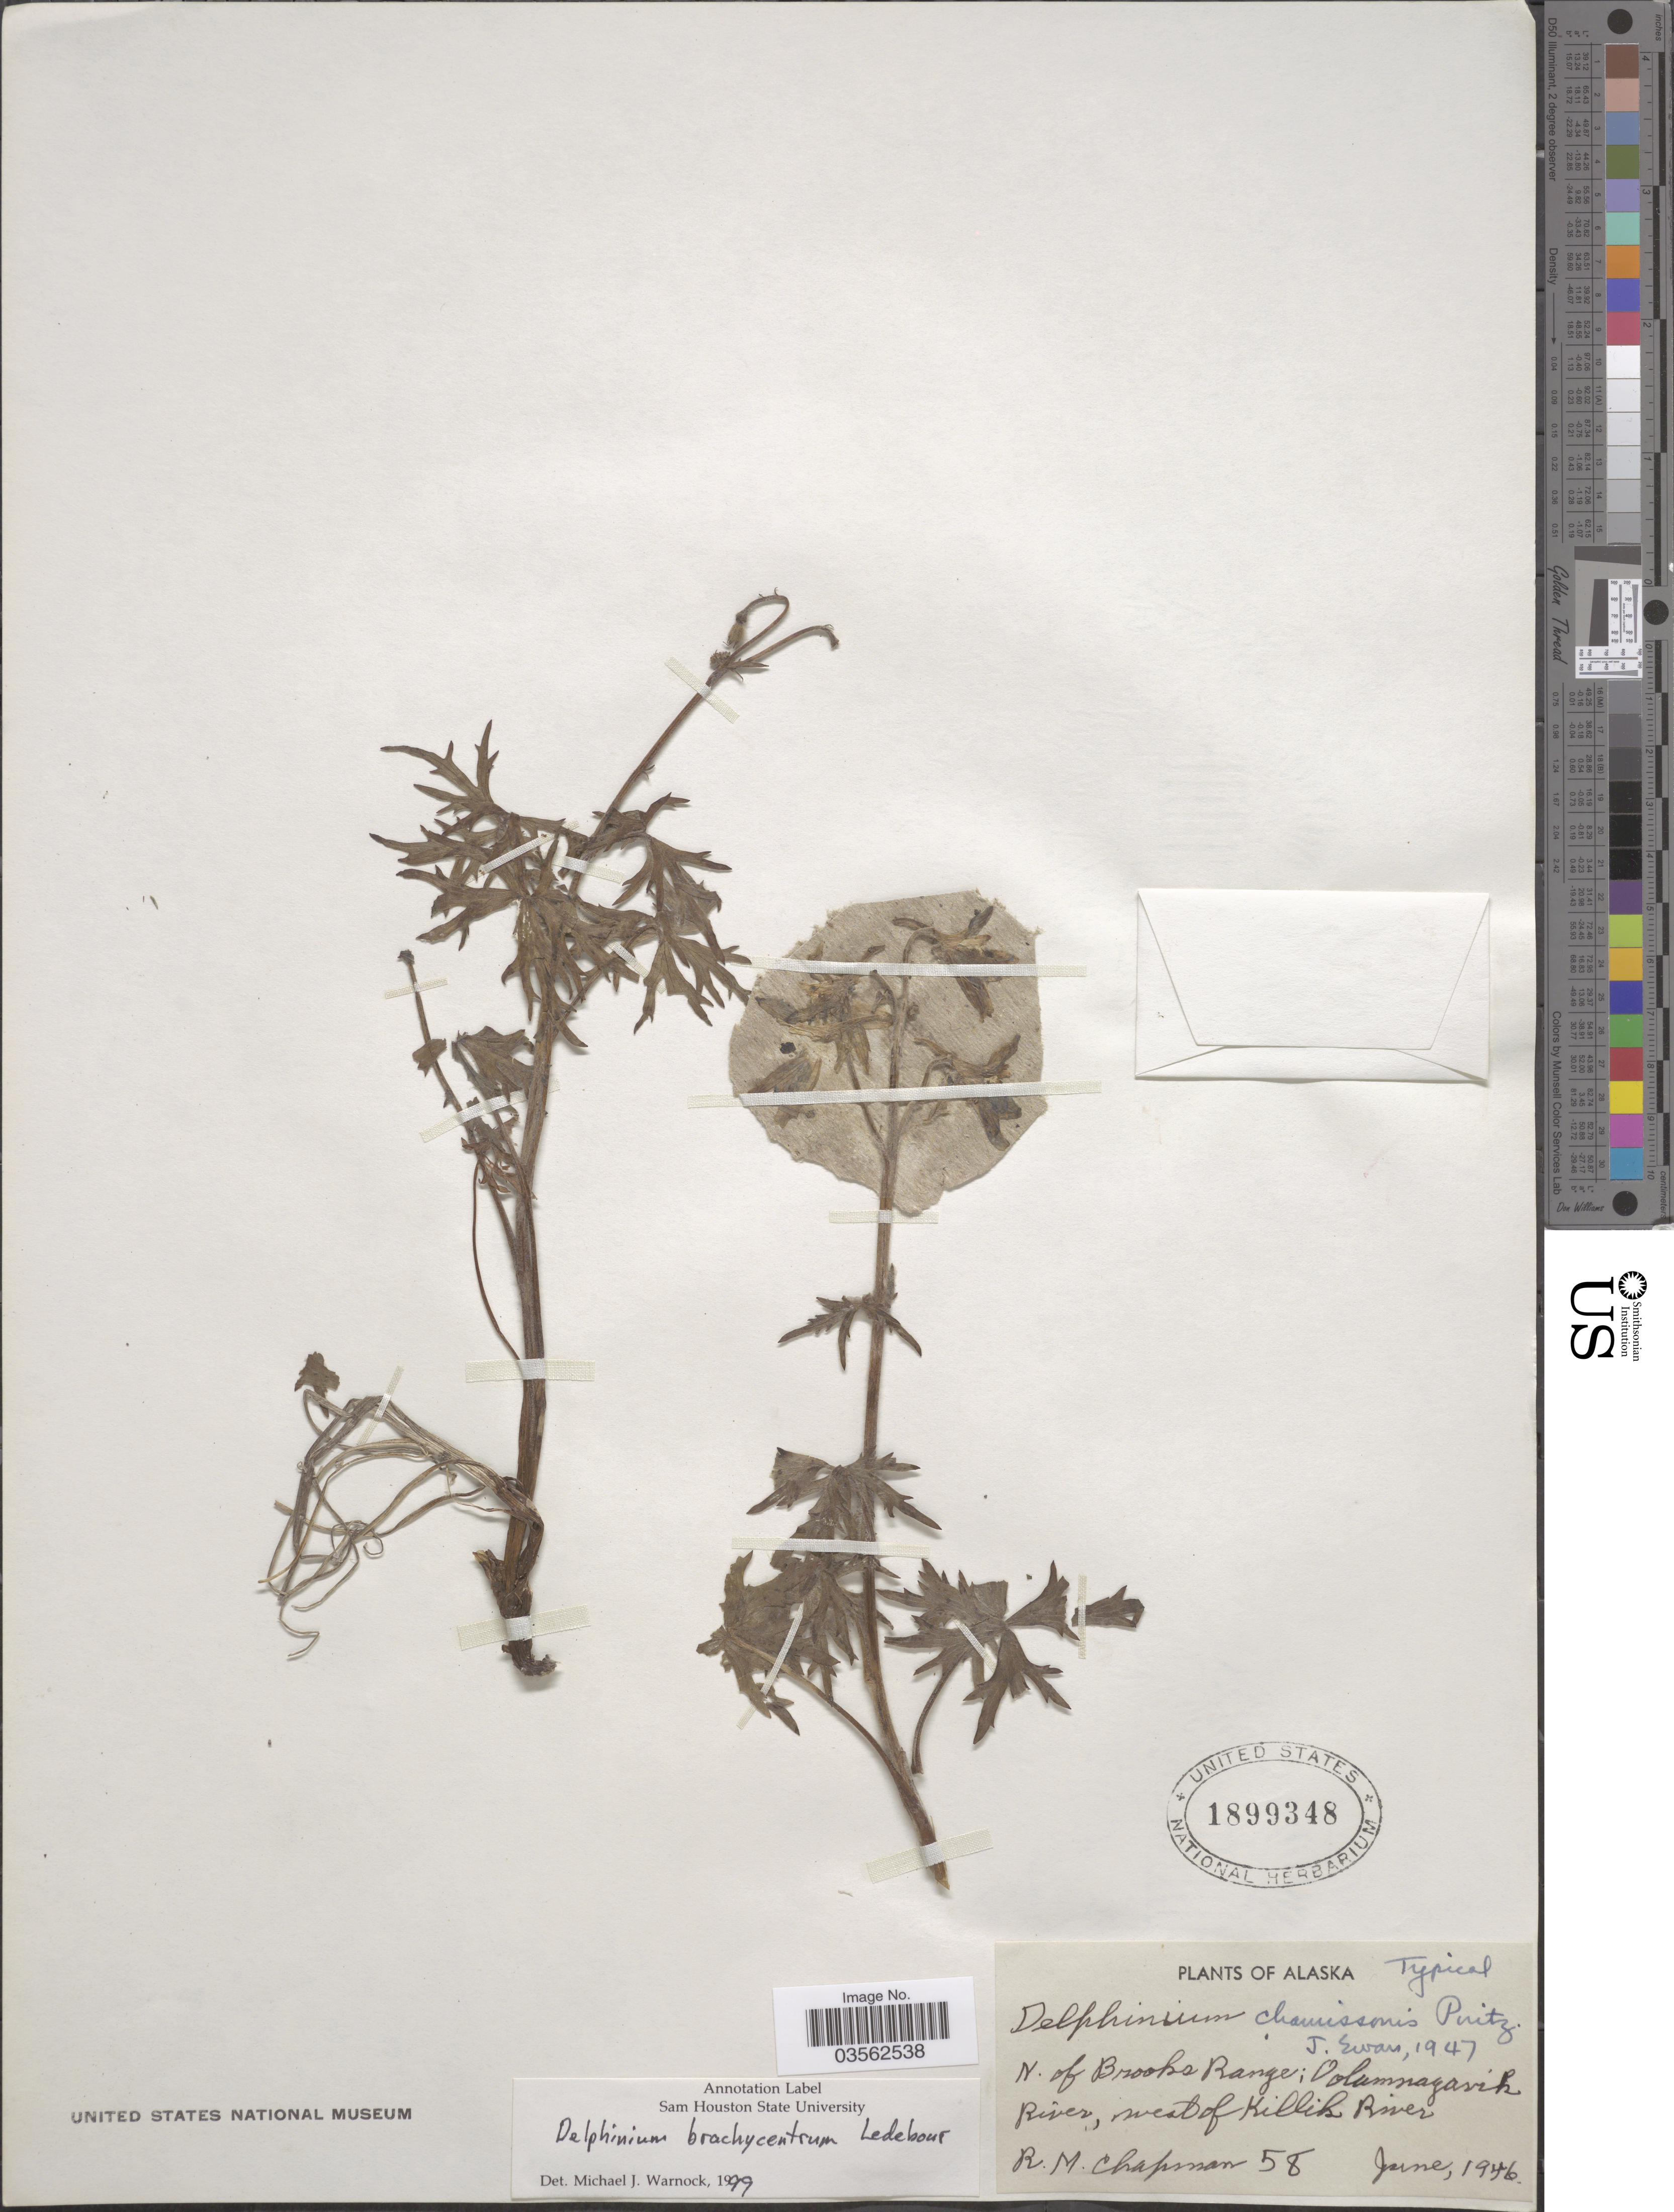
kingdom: Plantae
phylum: Tracheophyta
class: Magnoliopsida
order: Ranunculales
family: Ranunculaceae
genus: Delphinium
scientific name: Delphinium brachycentrum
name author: Ledeb.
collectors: R. M. Chapman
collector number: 58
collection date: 1946-06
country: United States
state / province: Alaska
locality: N. of Brooks Range; Oolumnagavik River, west of Killik River.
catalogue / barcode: US 1899348